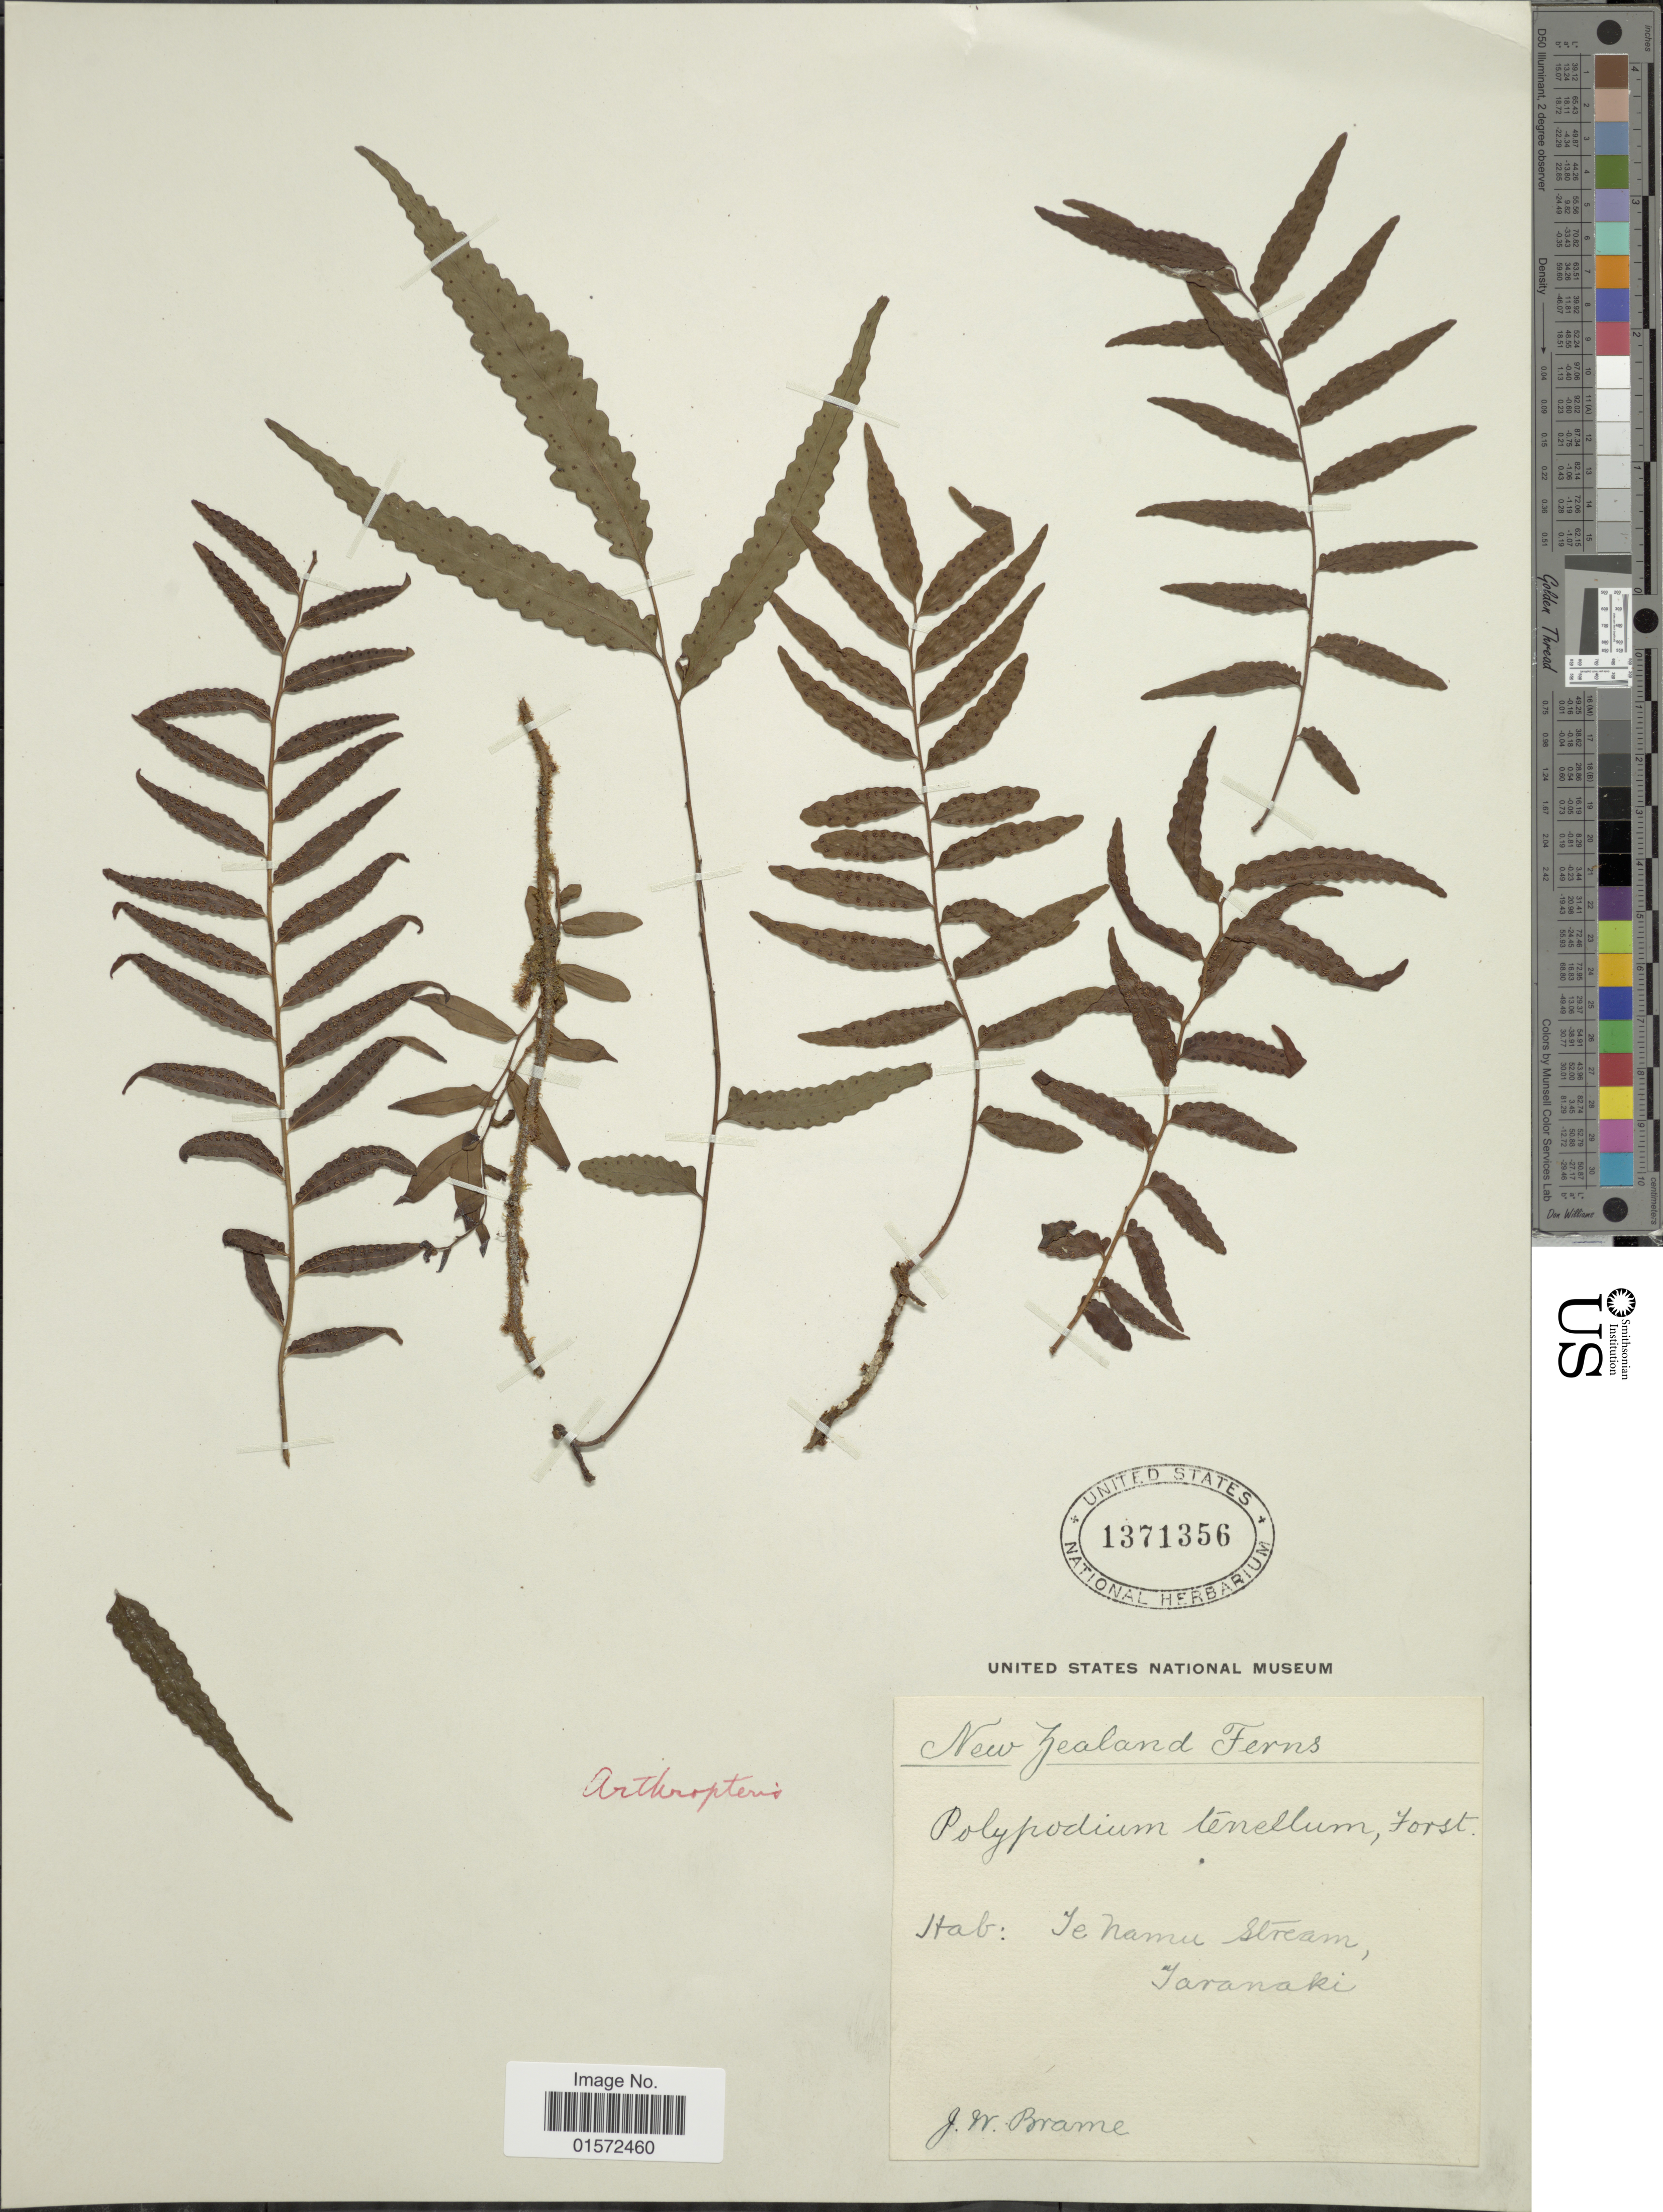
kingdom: Plantae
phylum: Tracheophyta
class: Polypodiopsida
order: Polypodiales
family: Tectariaceae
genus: Arthropteris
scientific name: Arthropteris tenella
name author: (G. Forst.) J. Sm. ex Hook. f.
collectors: J. Brame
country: New Zealand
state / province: Taranaki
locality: Te Namu Stream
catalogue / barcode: US 1371356